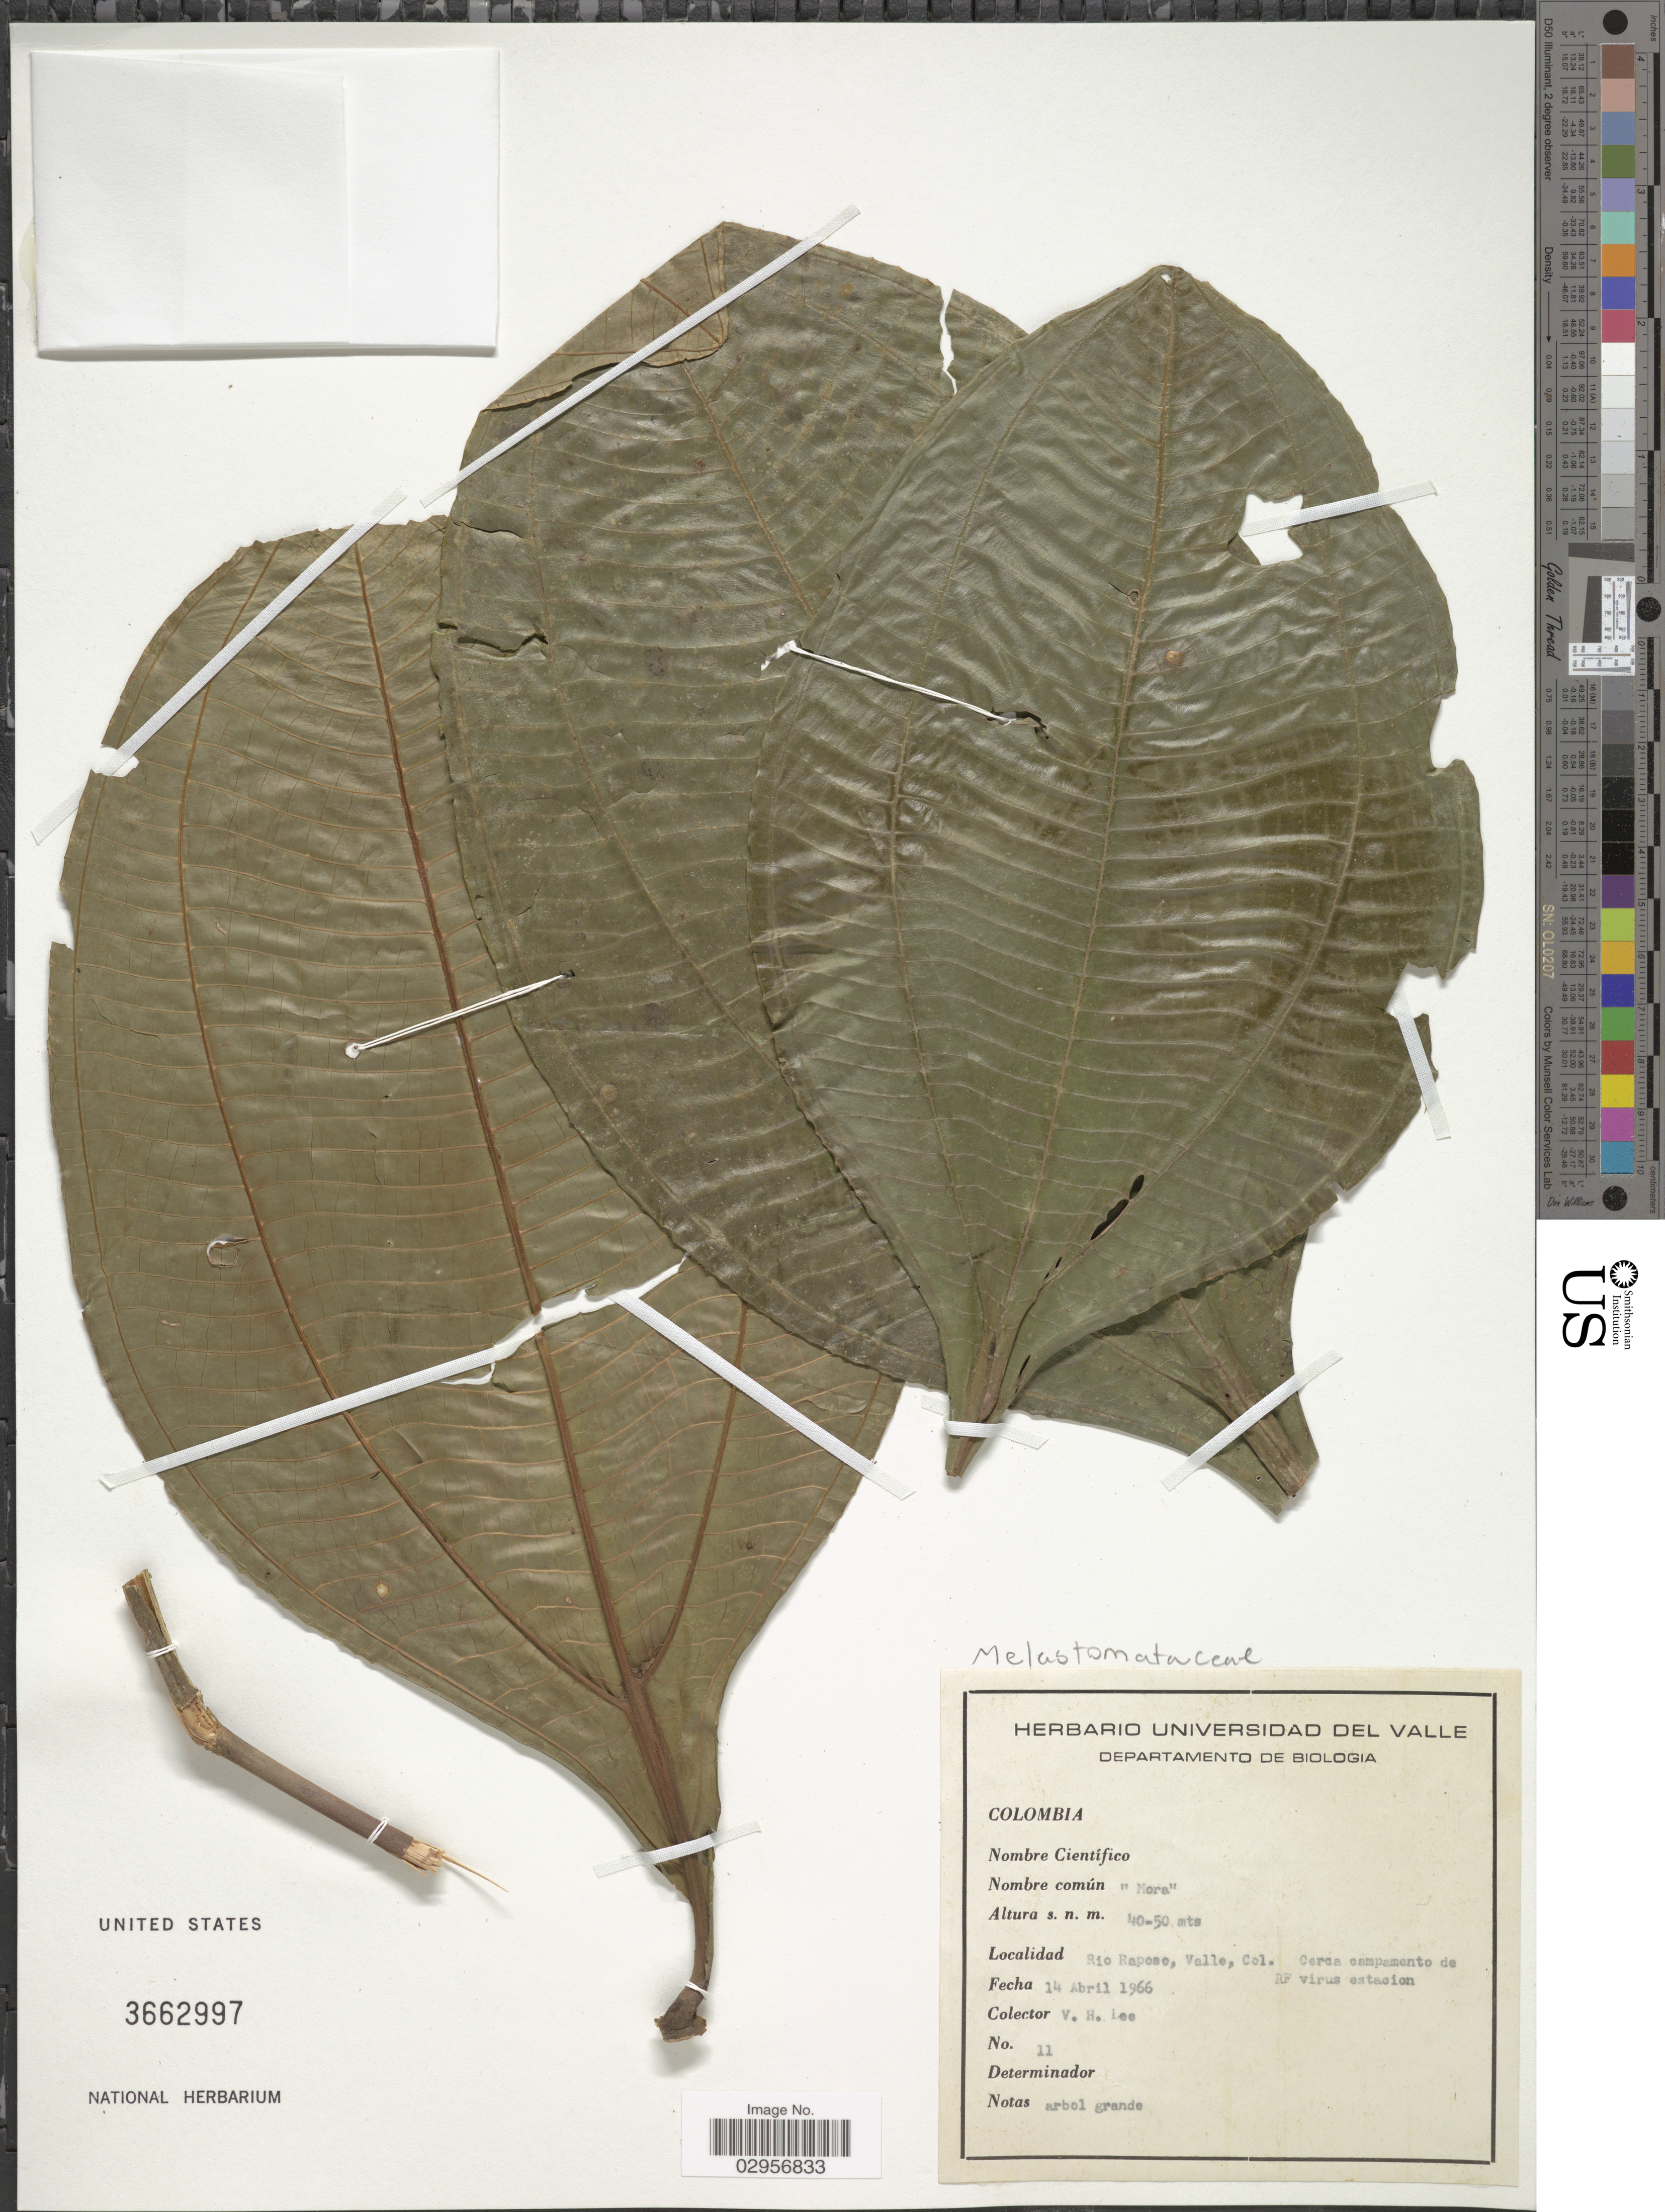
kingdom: Plantae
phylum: Tracheophyta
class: Magnoliopsida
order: Myrtales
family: Melastomataceae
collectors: V. H. Lee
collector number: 11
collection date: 1966-04-14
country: Colombia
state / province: Valle del Cauca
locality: Rio Raposo, Valle, Col. Cerca campamento de RF virus estacion.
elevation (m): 40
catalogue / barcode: US 3662997